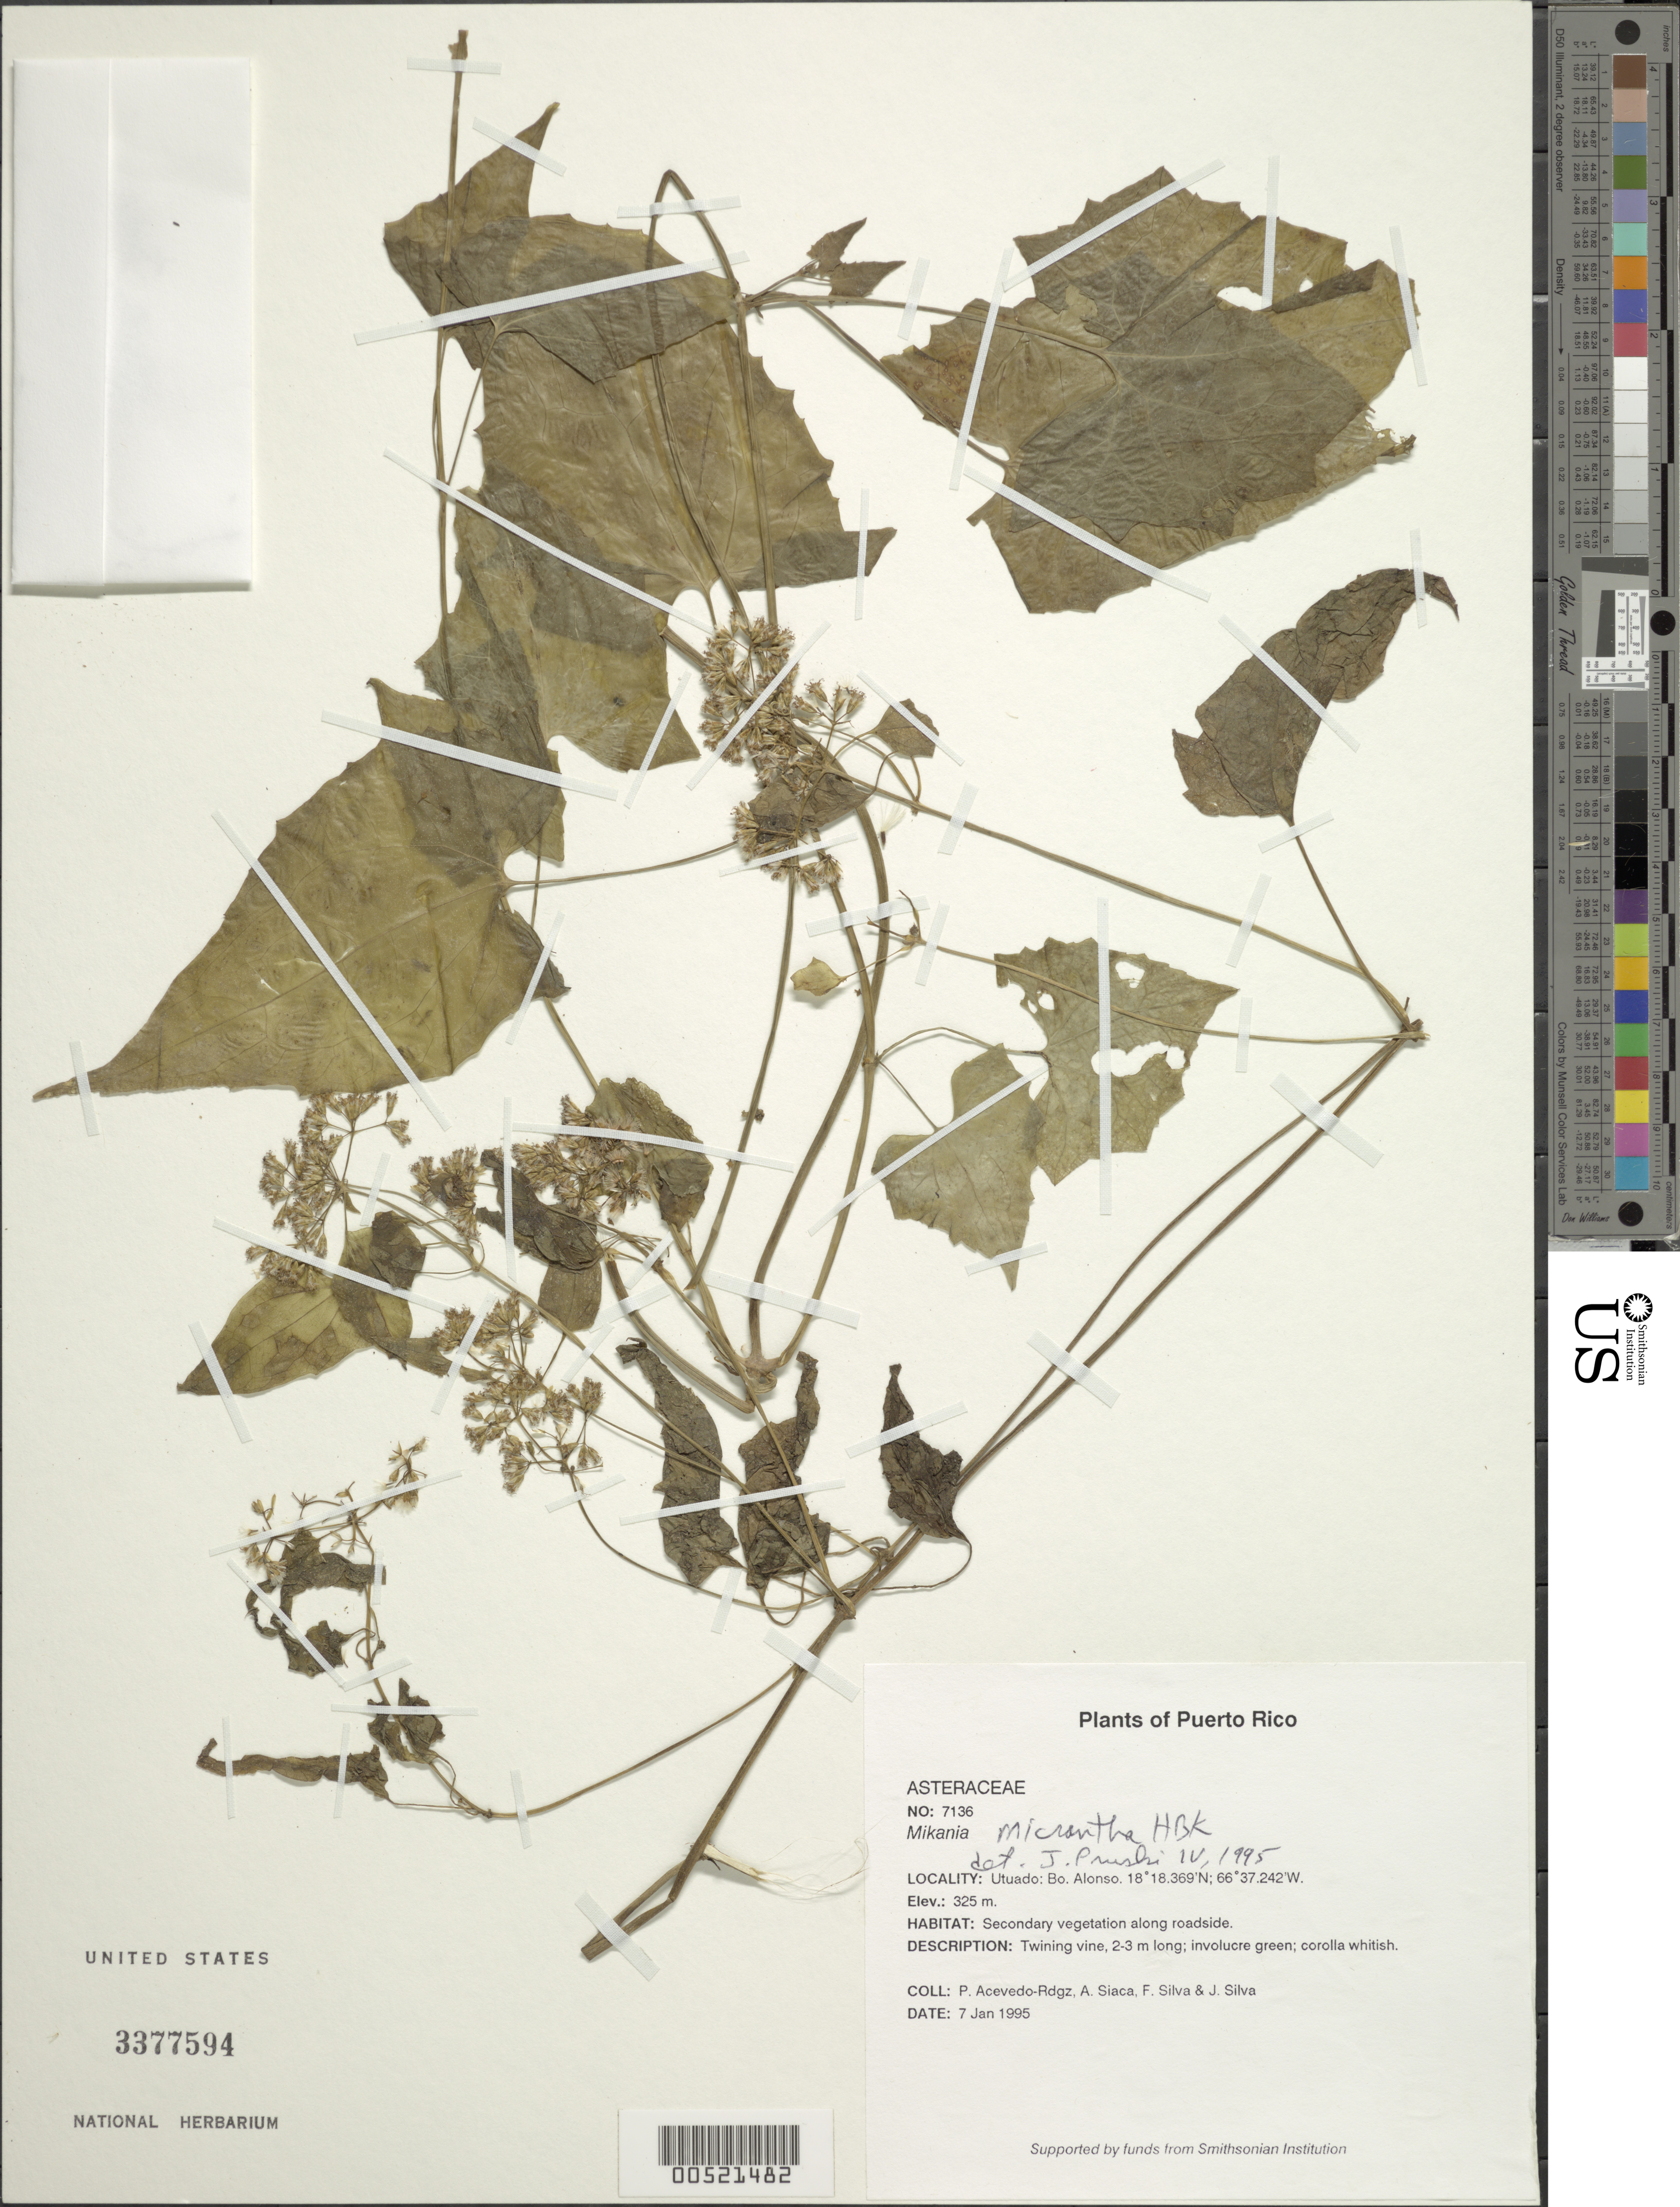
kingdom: Plantae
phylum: Tracheophyta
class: Magnoliopsida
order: Asterales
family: Asteraceae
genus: Mikania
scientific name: Mikania micrantha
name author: Kunth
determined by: Pruski, J. F.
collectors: P. Acevedo-Rodr., A. Siaca, F. Silva & J. Silva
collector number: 7136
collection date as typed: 07 Jan 1995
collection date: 1995-01-07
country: Puerto Rico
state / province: Utuado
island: Puerto Rico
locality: Utuado; Bo. Don Alonso.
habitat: Secondary vegetation along roadside.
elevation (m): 325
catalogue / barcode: US 3377594